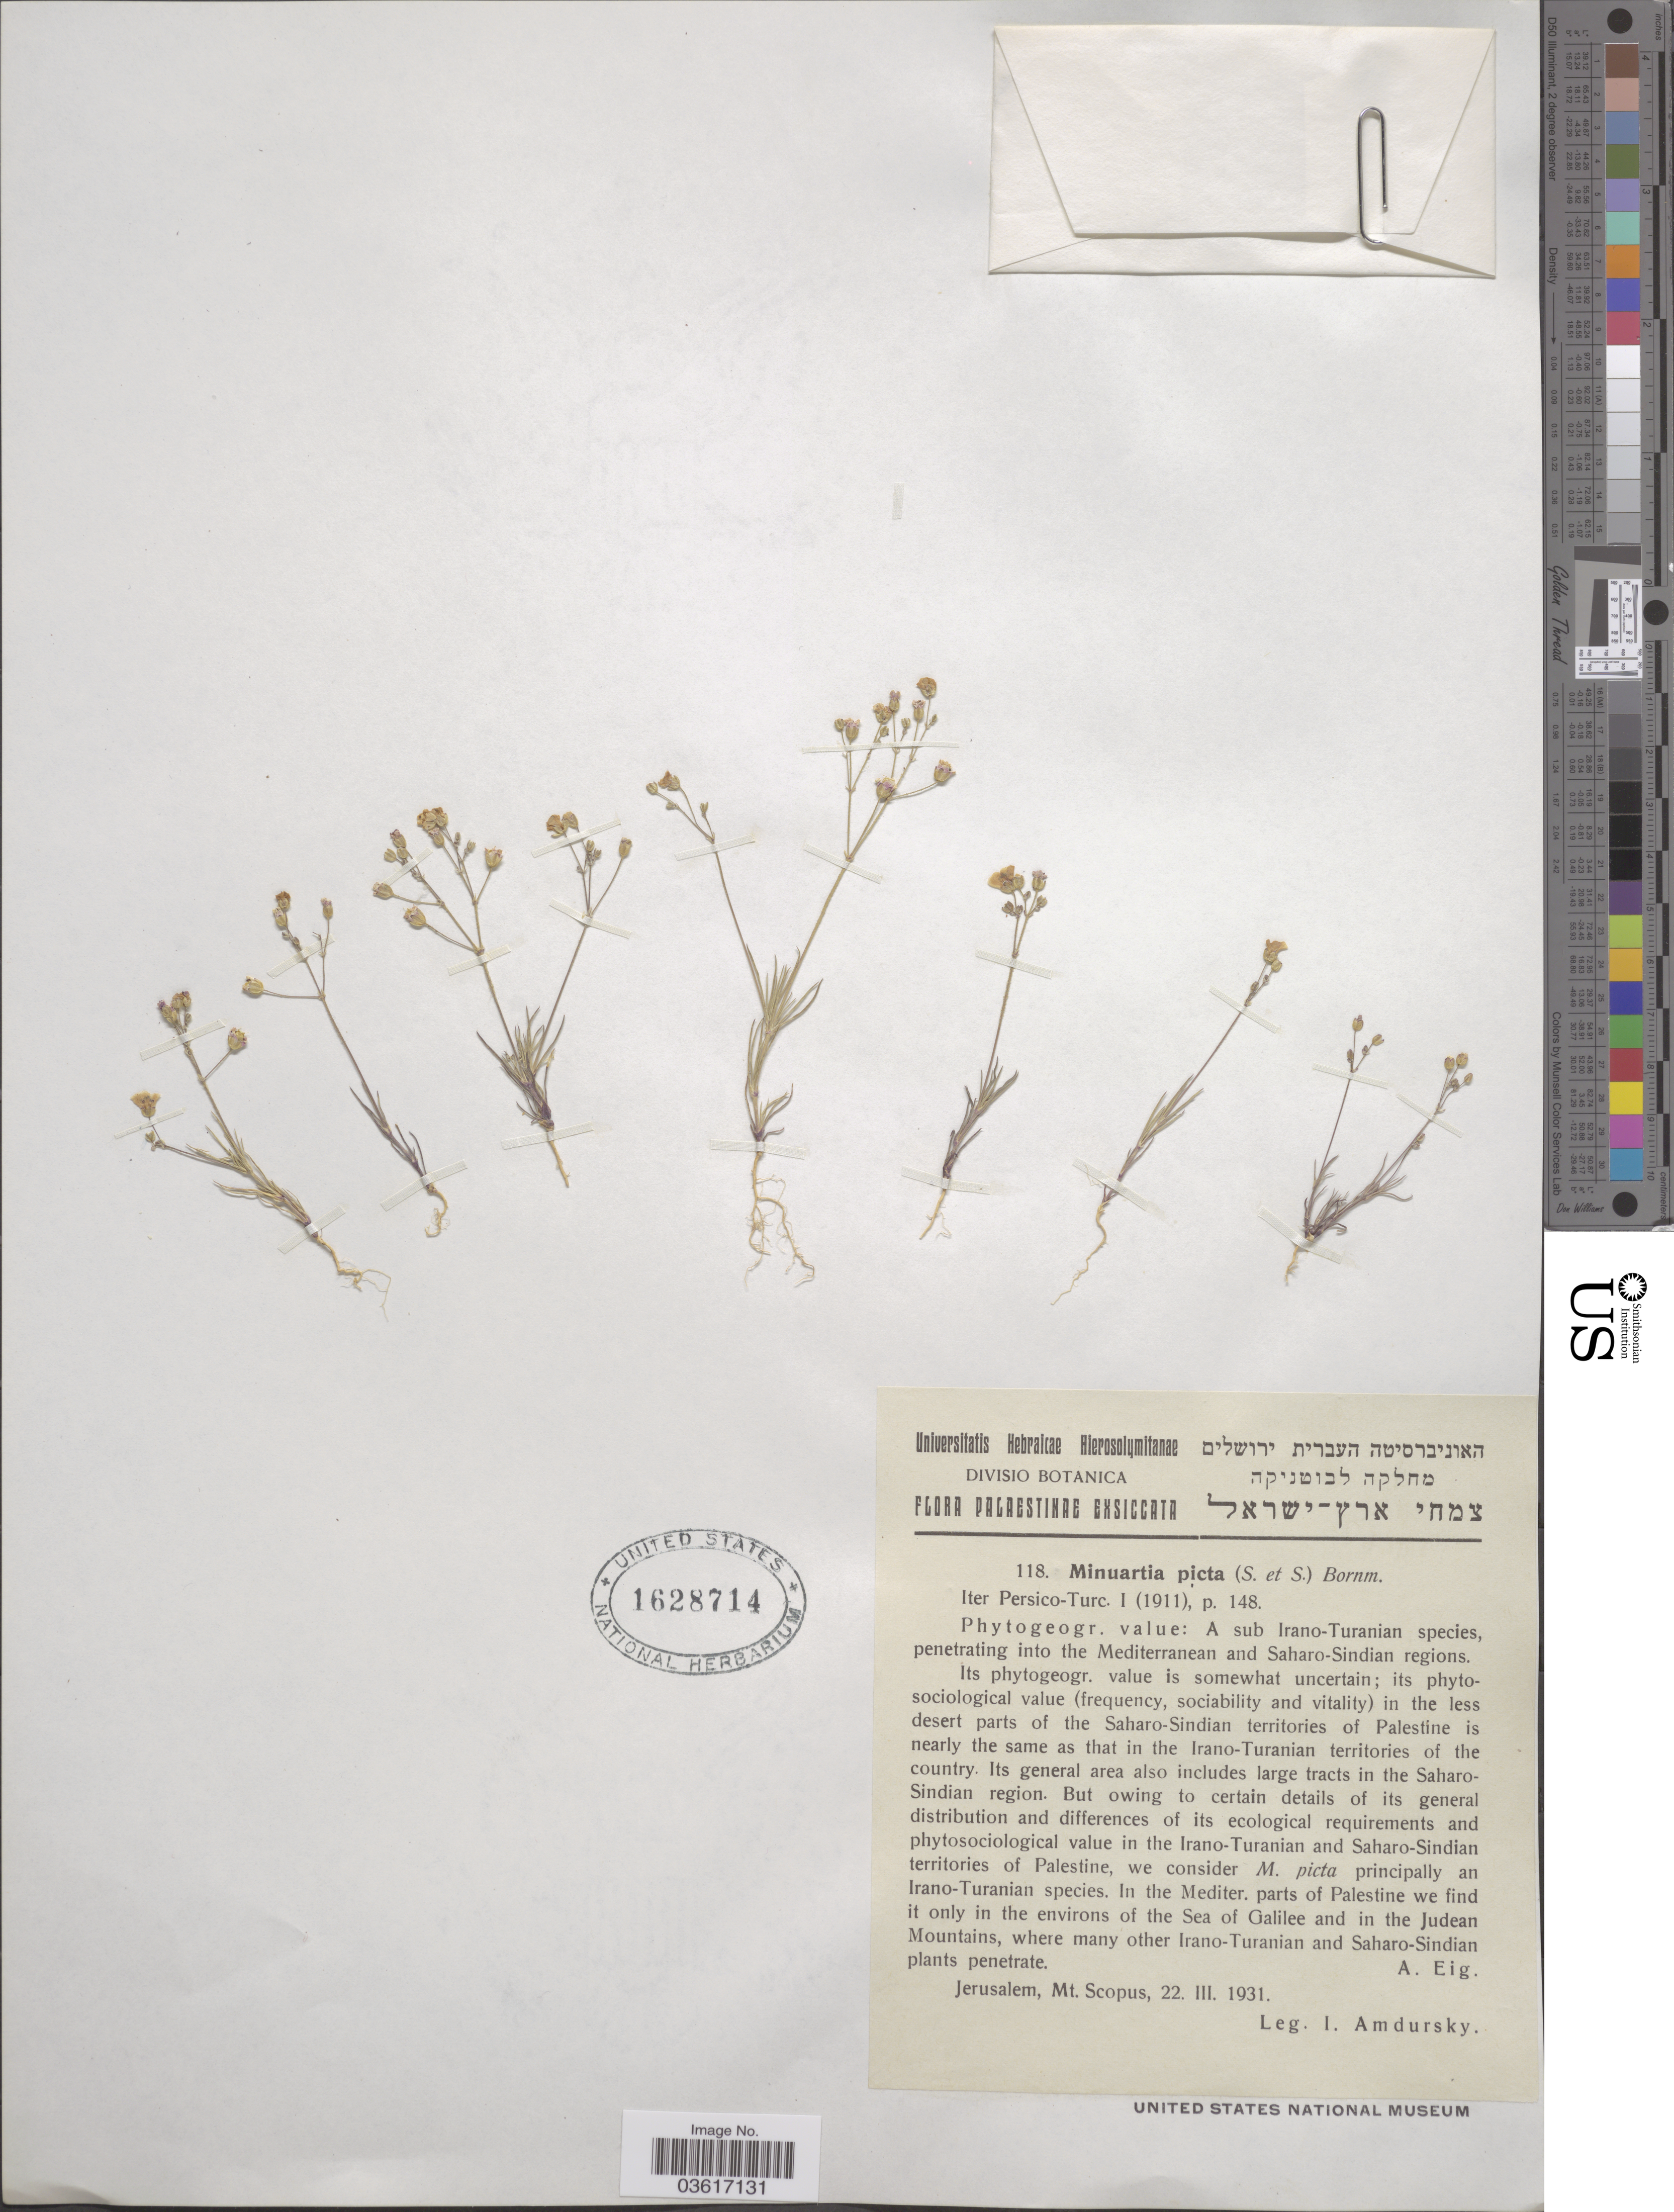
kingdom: Plantae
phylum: Tracheophyta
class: Magnoliopsida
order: Caryophyllales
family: Caryophyllaceae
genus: Minuartia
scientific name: Minuartia picta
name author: (Sm.) Bornm.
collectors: I. Amdursky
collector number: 118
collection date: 1931-03-22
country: Israel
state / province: Jerusalem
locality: Palaestinae. Jerusalem, Mt. Scopus.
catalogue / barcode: US 1628714